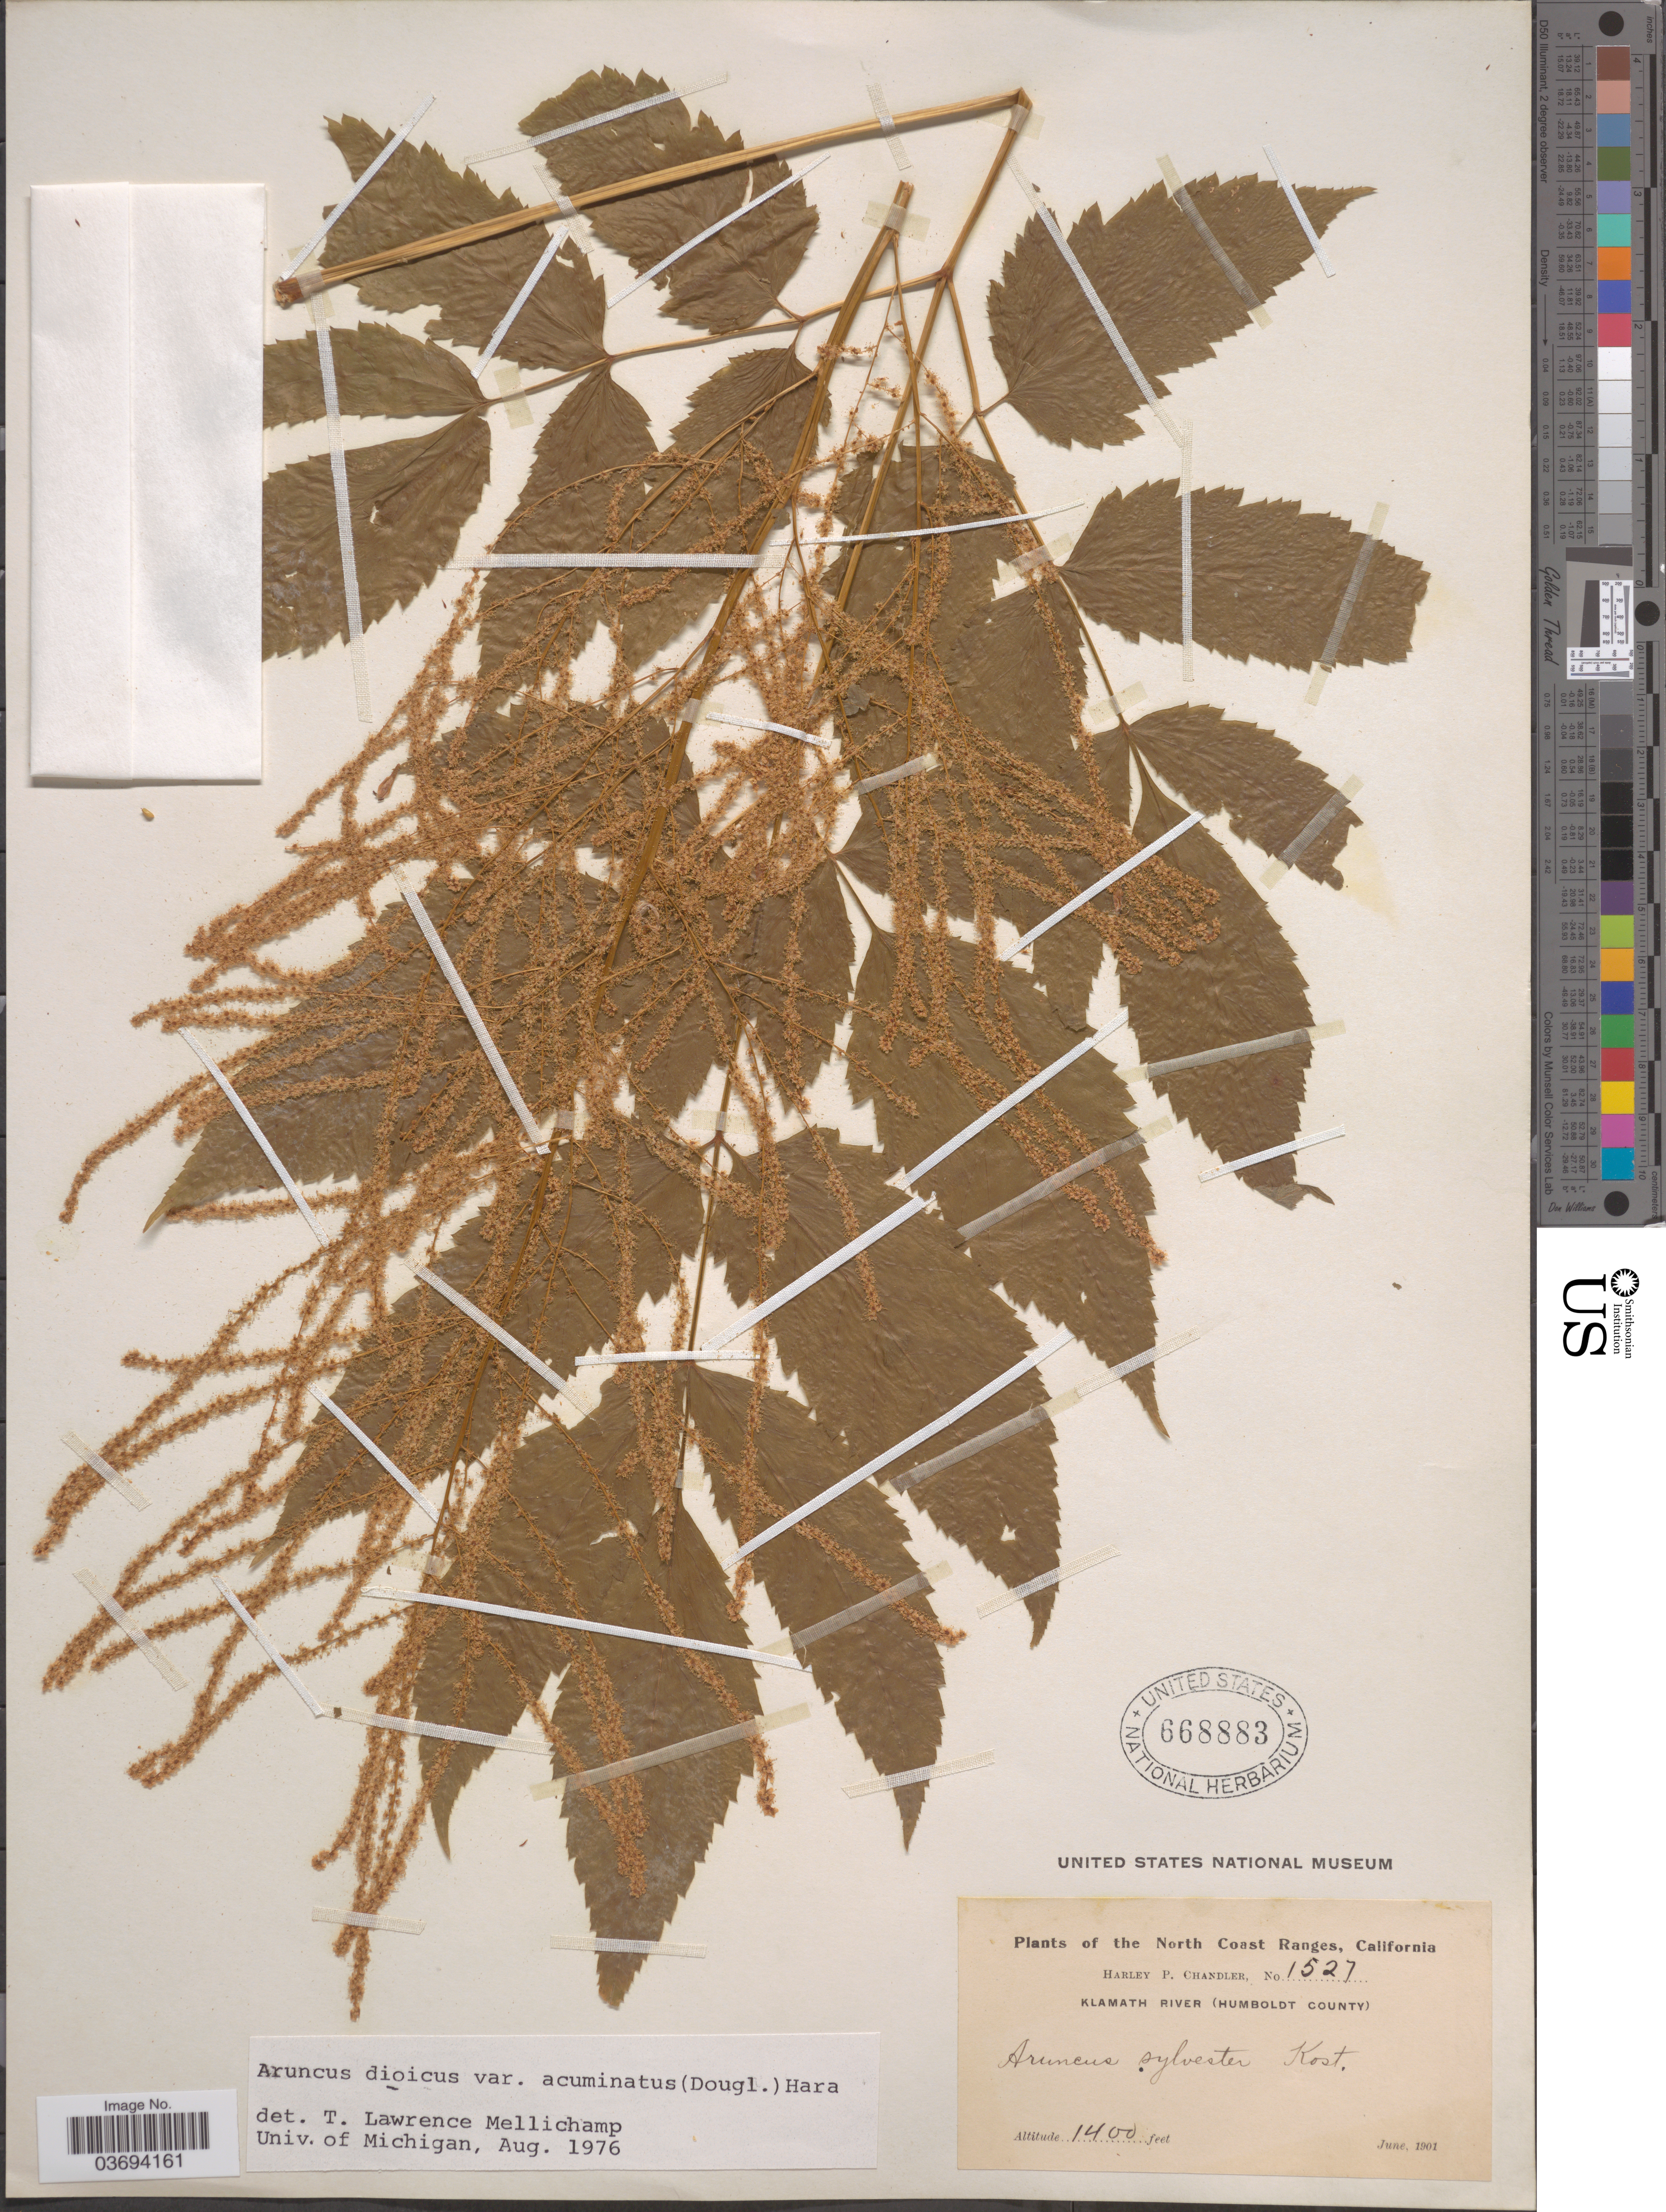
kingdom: Plantae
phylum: Tracheophyta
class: Magnoliopsida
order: Rosales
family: Rosaceae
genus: Aruncus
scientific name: Aruncus dioicus var. acuminatus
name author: (Rydb.) H. Hara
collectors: H. Chandler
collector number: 1527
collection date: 1901-06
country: United States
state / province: California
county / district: Humboldt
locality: North Coast Ranges. Klamath River (Humboldt County).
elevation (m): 427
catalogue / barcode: US 668883